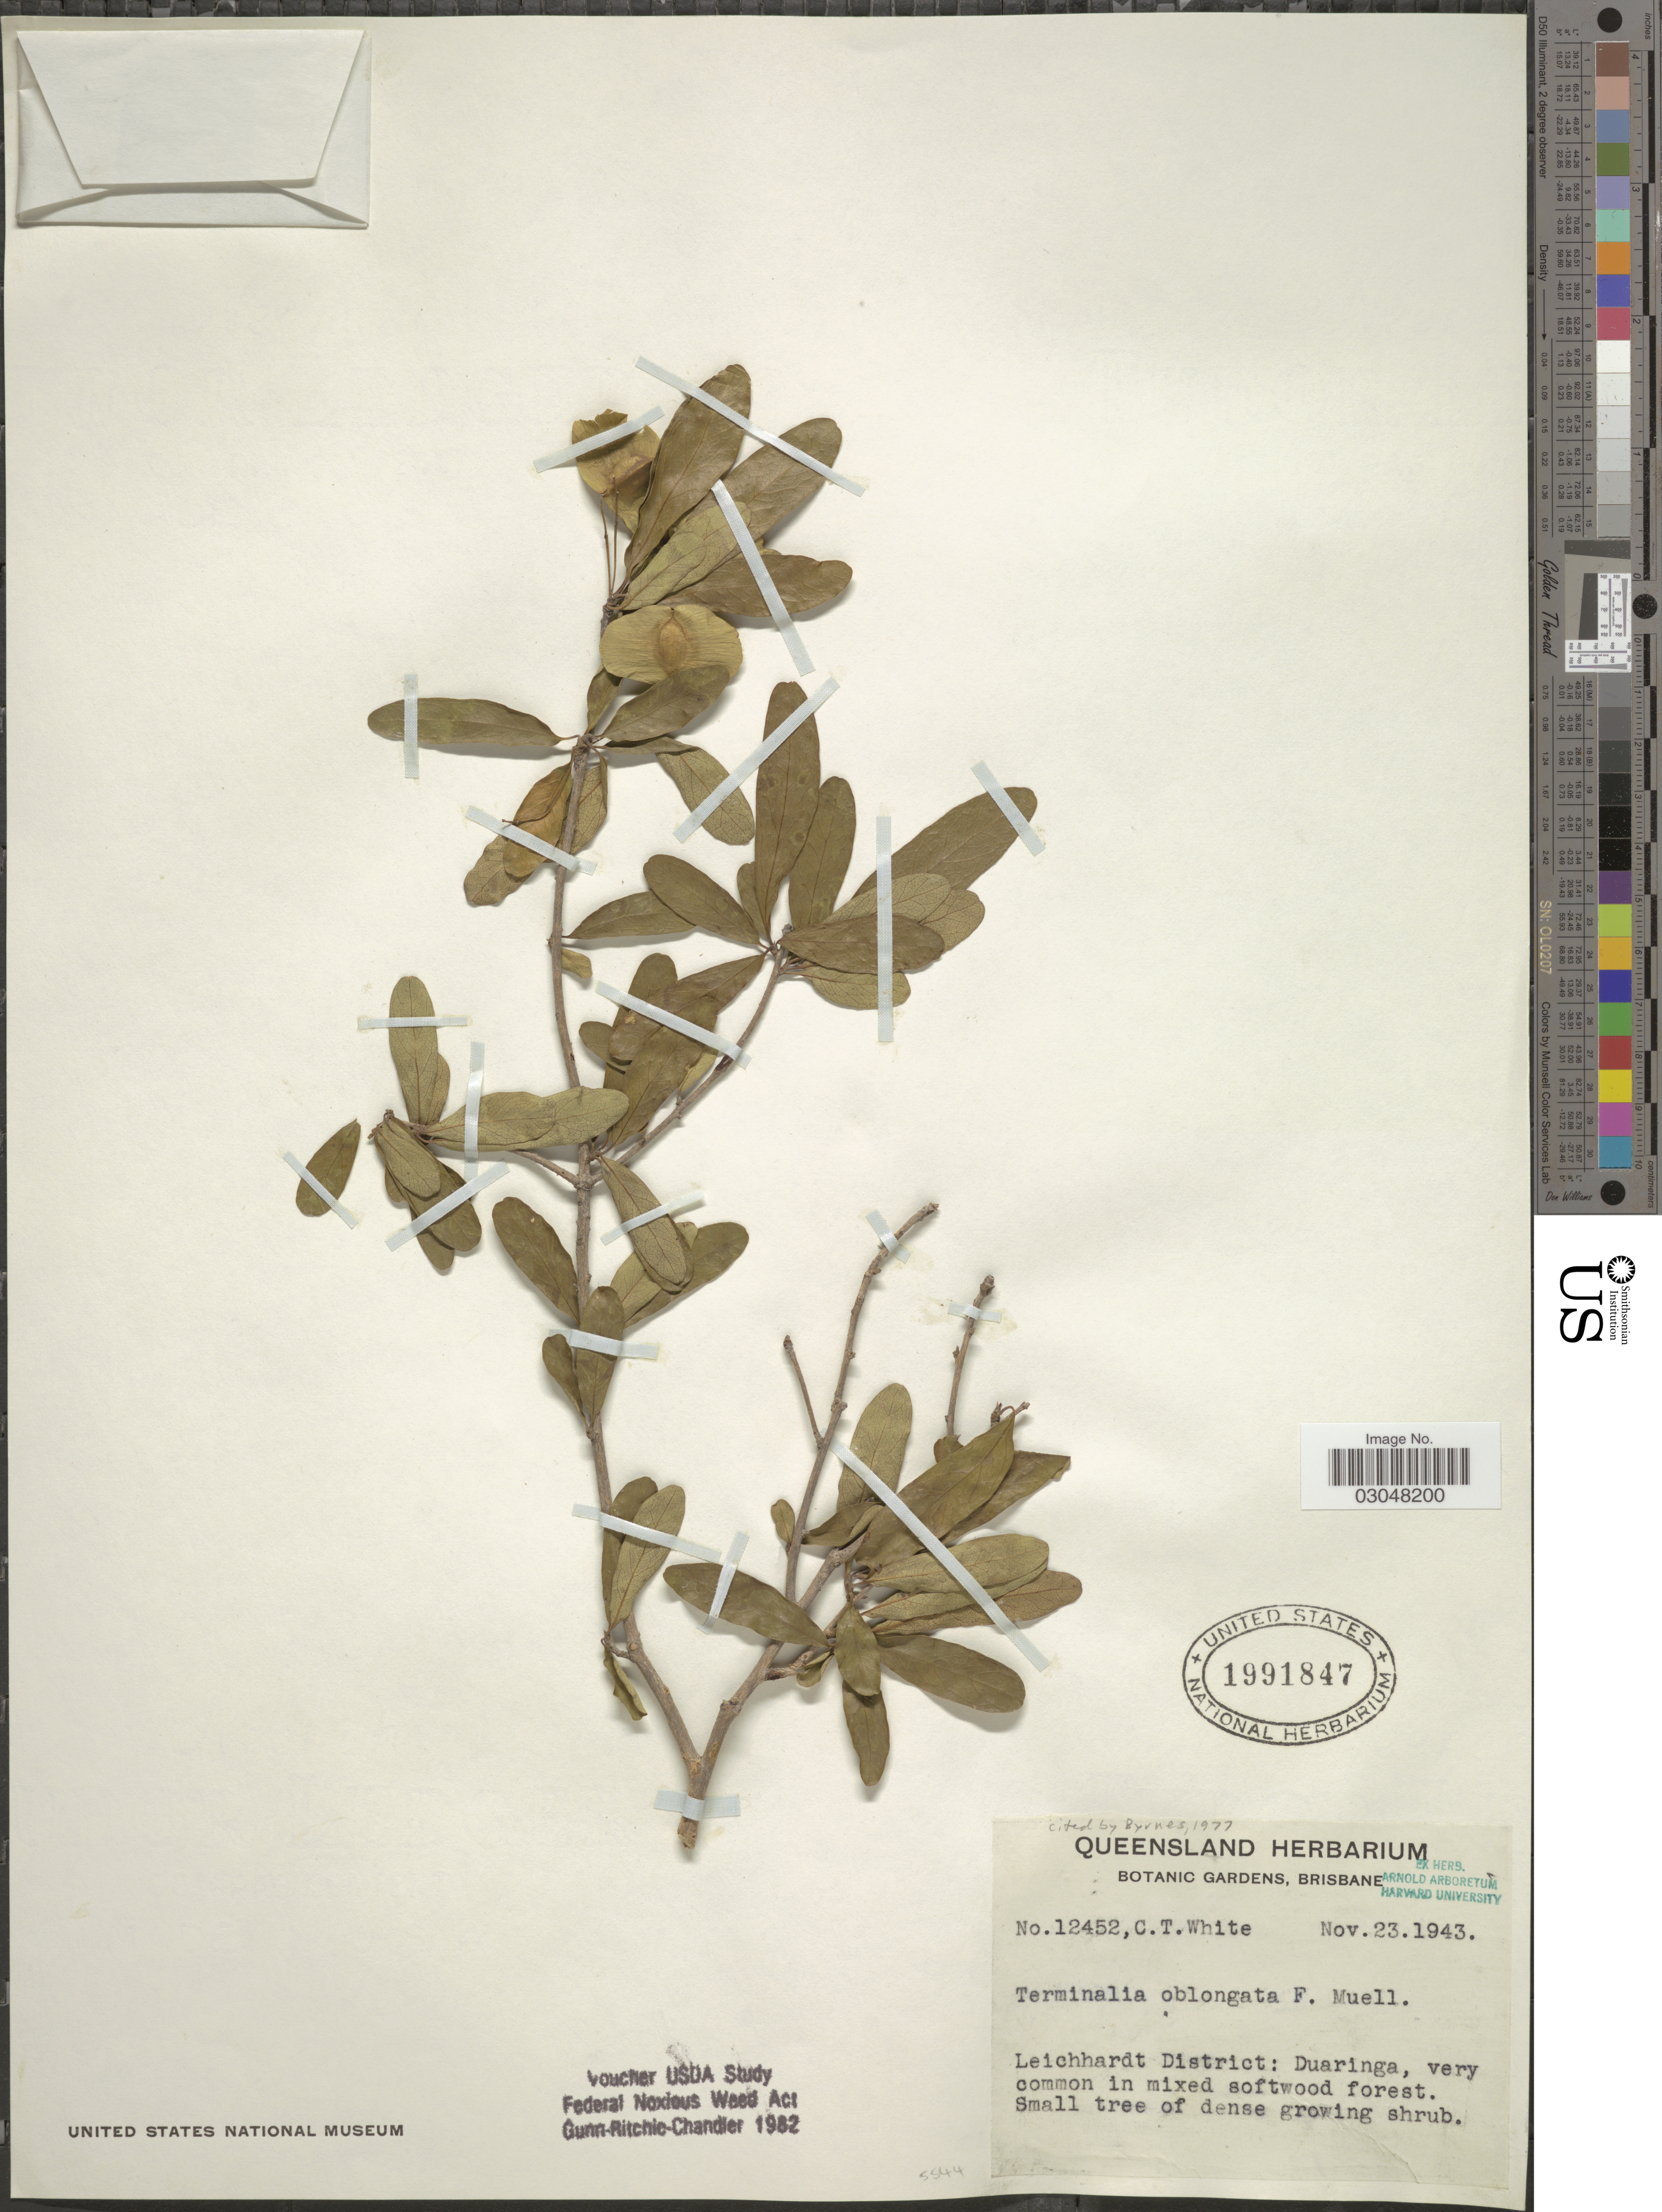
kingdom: Plantae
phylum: Tracheophyta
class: Magnoliopsida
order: Myrtales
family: Combretaceae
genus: Terminalia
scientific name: Terminalia oblongata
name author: F. Muell.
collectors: C. T. White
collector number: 12452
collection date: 1943-11-23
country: Australia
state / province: Queensland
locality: Leichhardt District: Duaringa.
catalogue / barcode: US 1991847